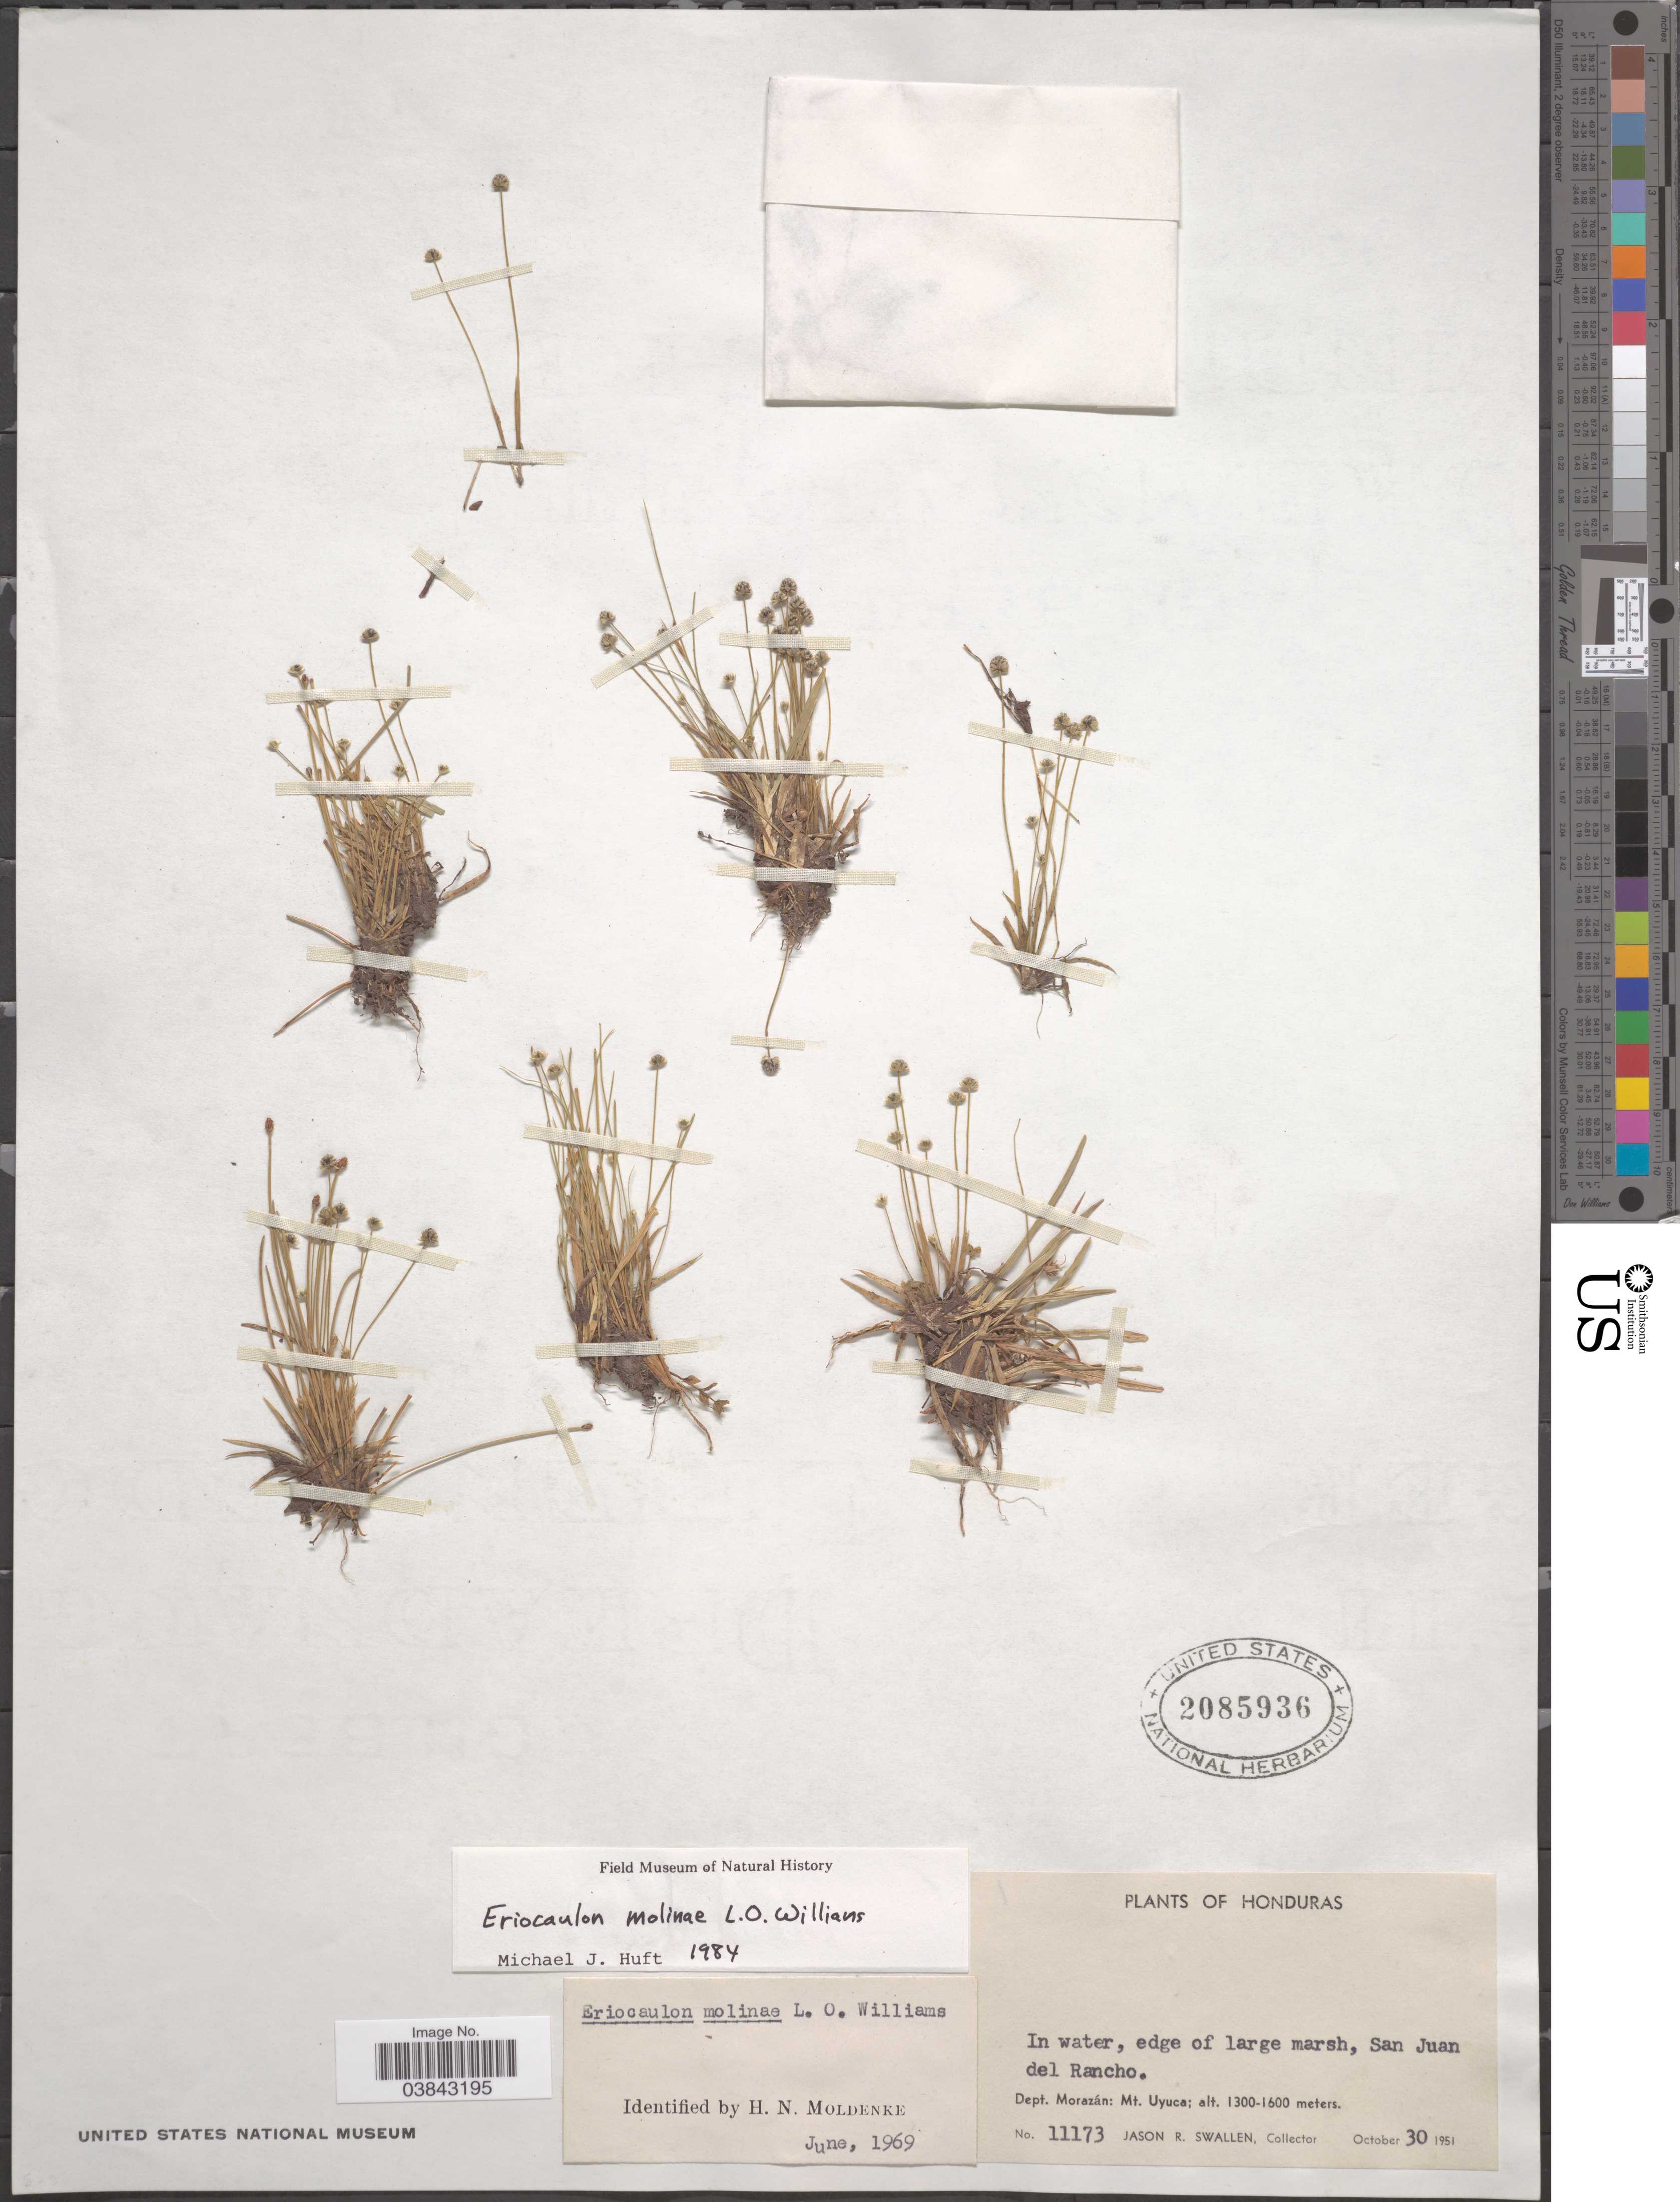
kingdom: Plantae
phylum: Tracheophyta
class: Liliopsida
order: Poales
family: Eriocaulaceae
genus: Eriocaulon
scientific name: Eriocaulon molinae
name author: L.O. Williams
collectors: J. R. Swallen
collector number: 11173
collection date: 1951-10-30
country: Honduras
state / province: Fco. Morazán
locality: San Juan del Rancho. Dept. Morazán: Mt. Uyuca.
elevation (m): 1300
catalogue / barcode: US 2085936